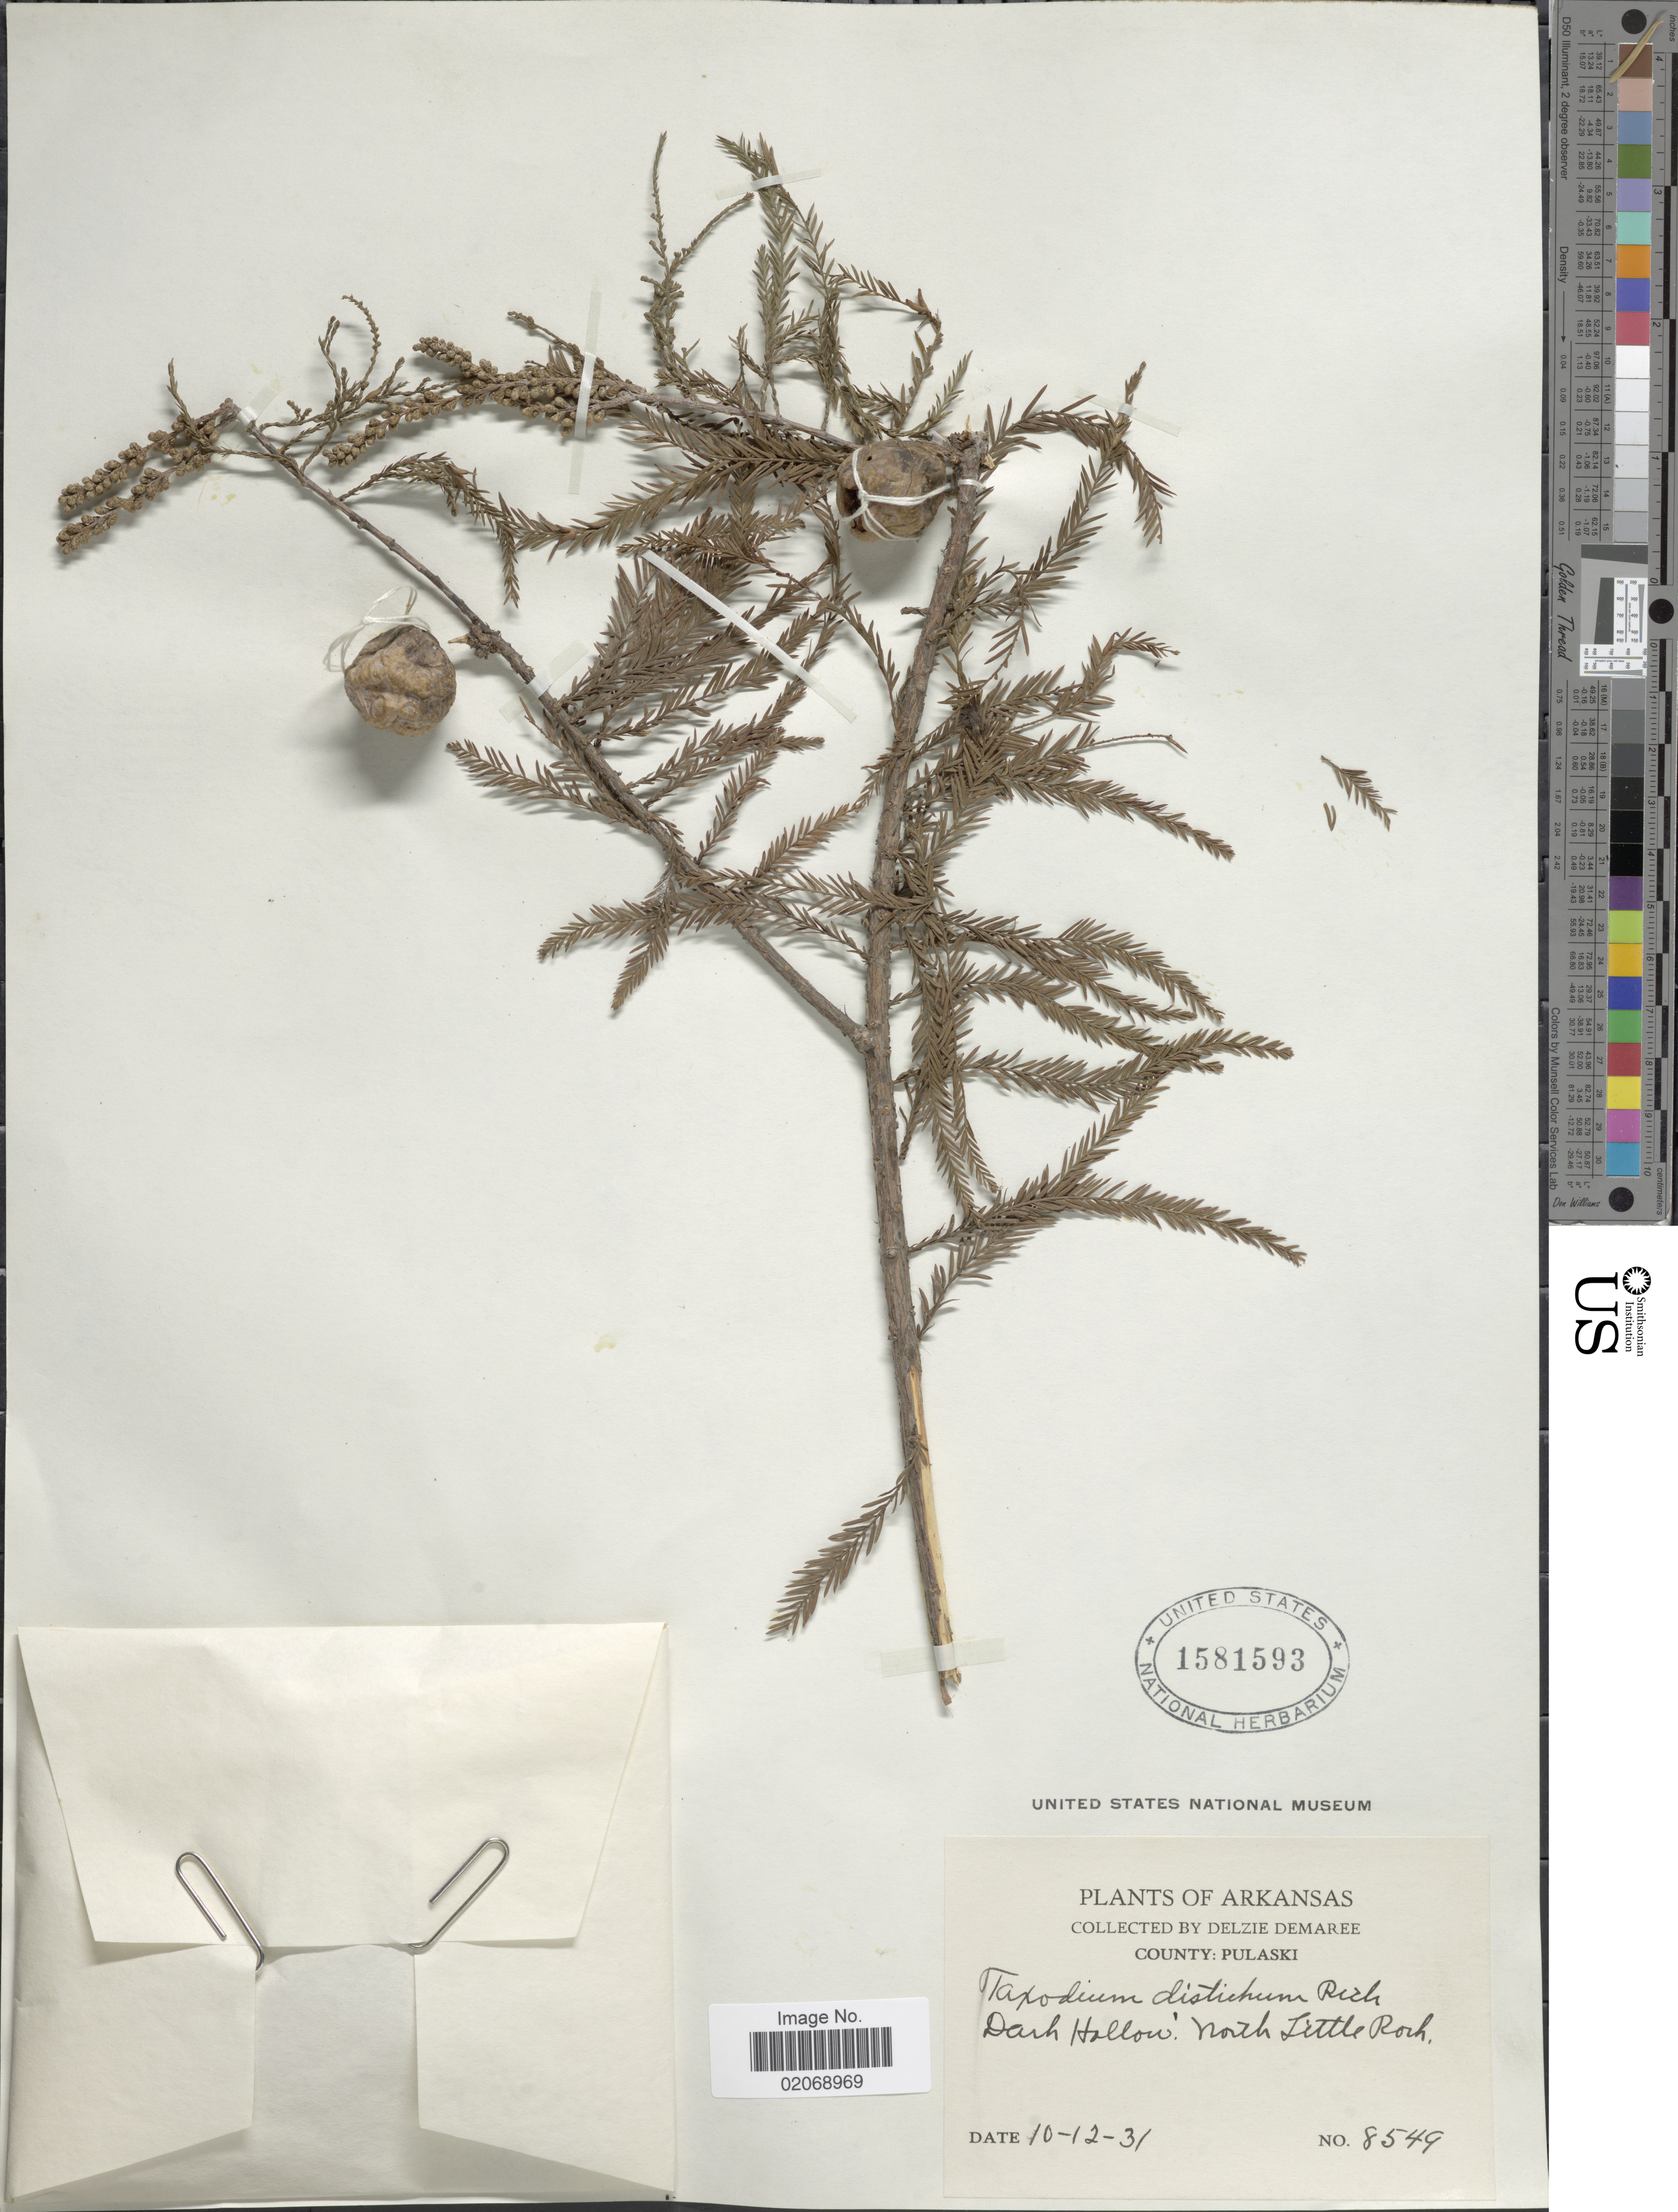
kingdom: Plantae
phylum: Tracheophyta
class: Pinopsida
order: Pinales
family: Cupressaceae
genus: Taxodium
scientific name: Taxodium distichum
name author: (L.) Rich.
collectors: D. Demaree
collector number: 8549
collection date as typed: Transcribed d/m/y: 12/10/31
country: United States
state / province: Arkansas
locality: County: pulaski. Dark Hallow, North Little Rock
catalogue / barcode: US 1581593